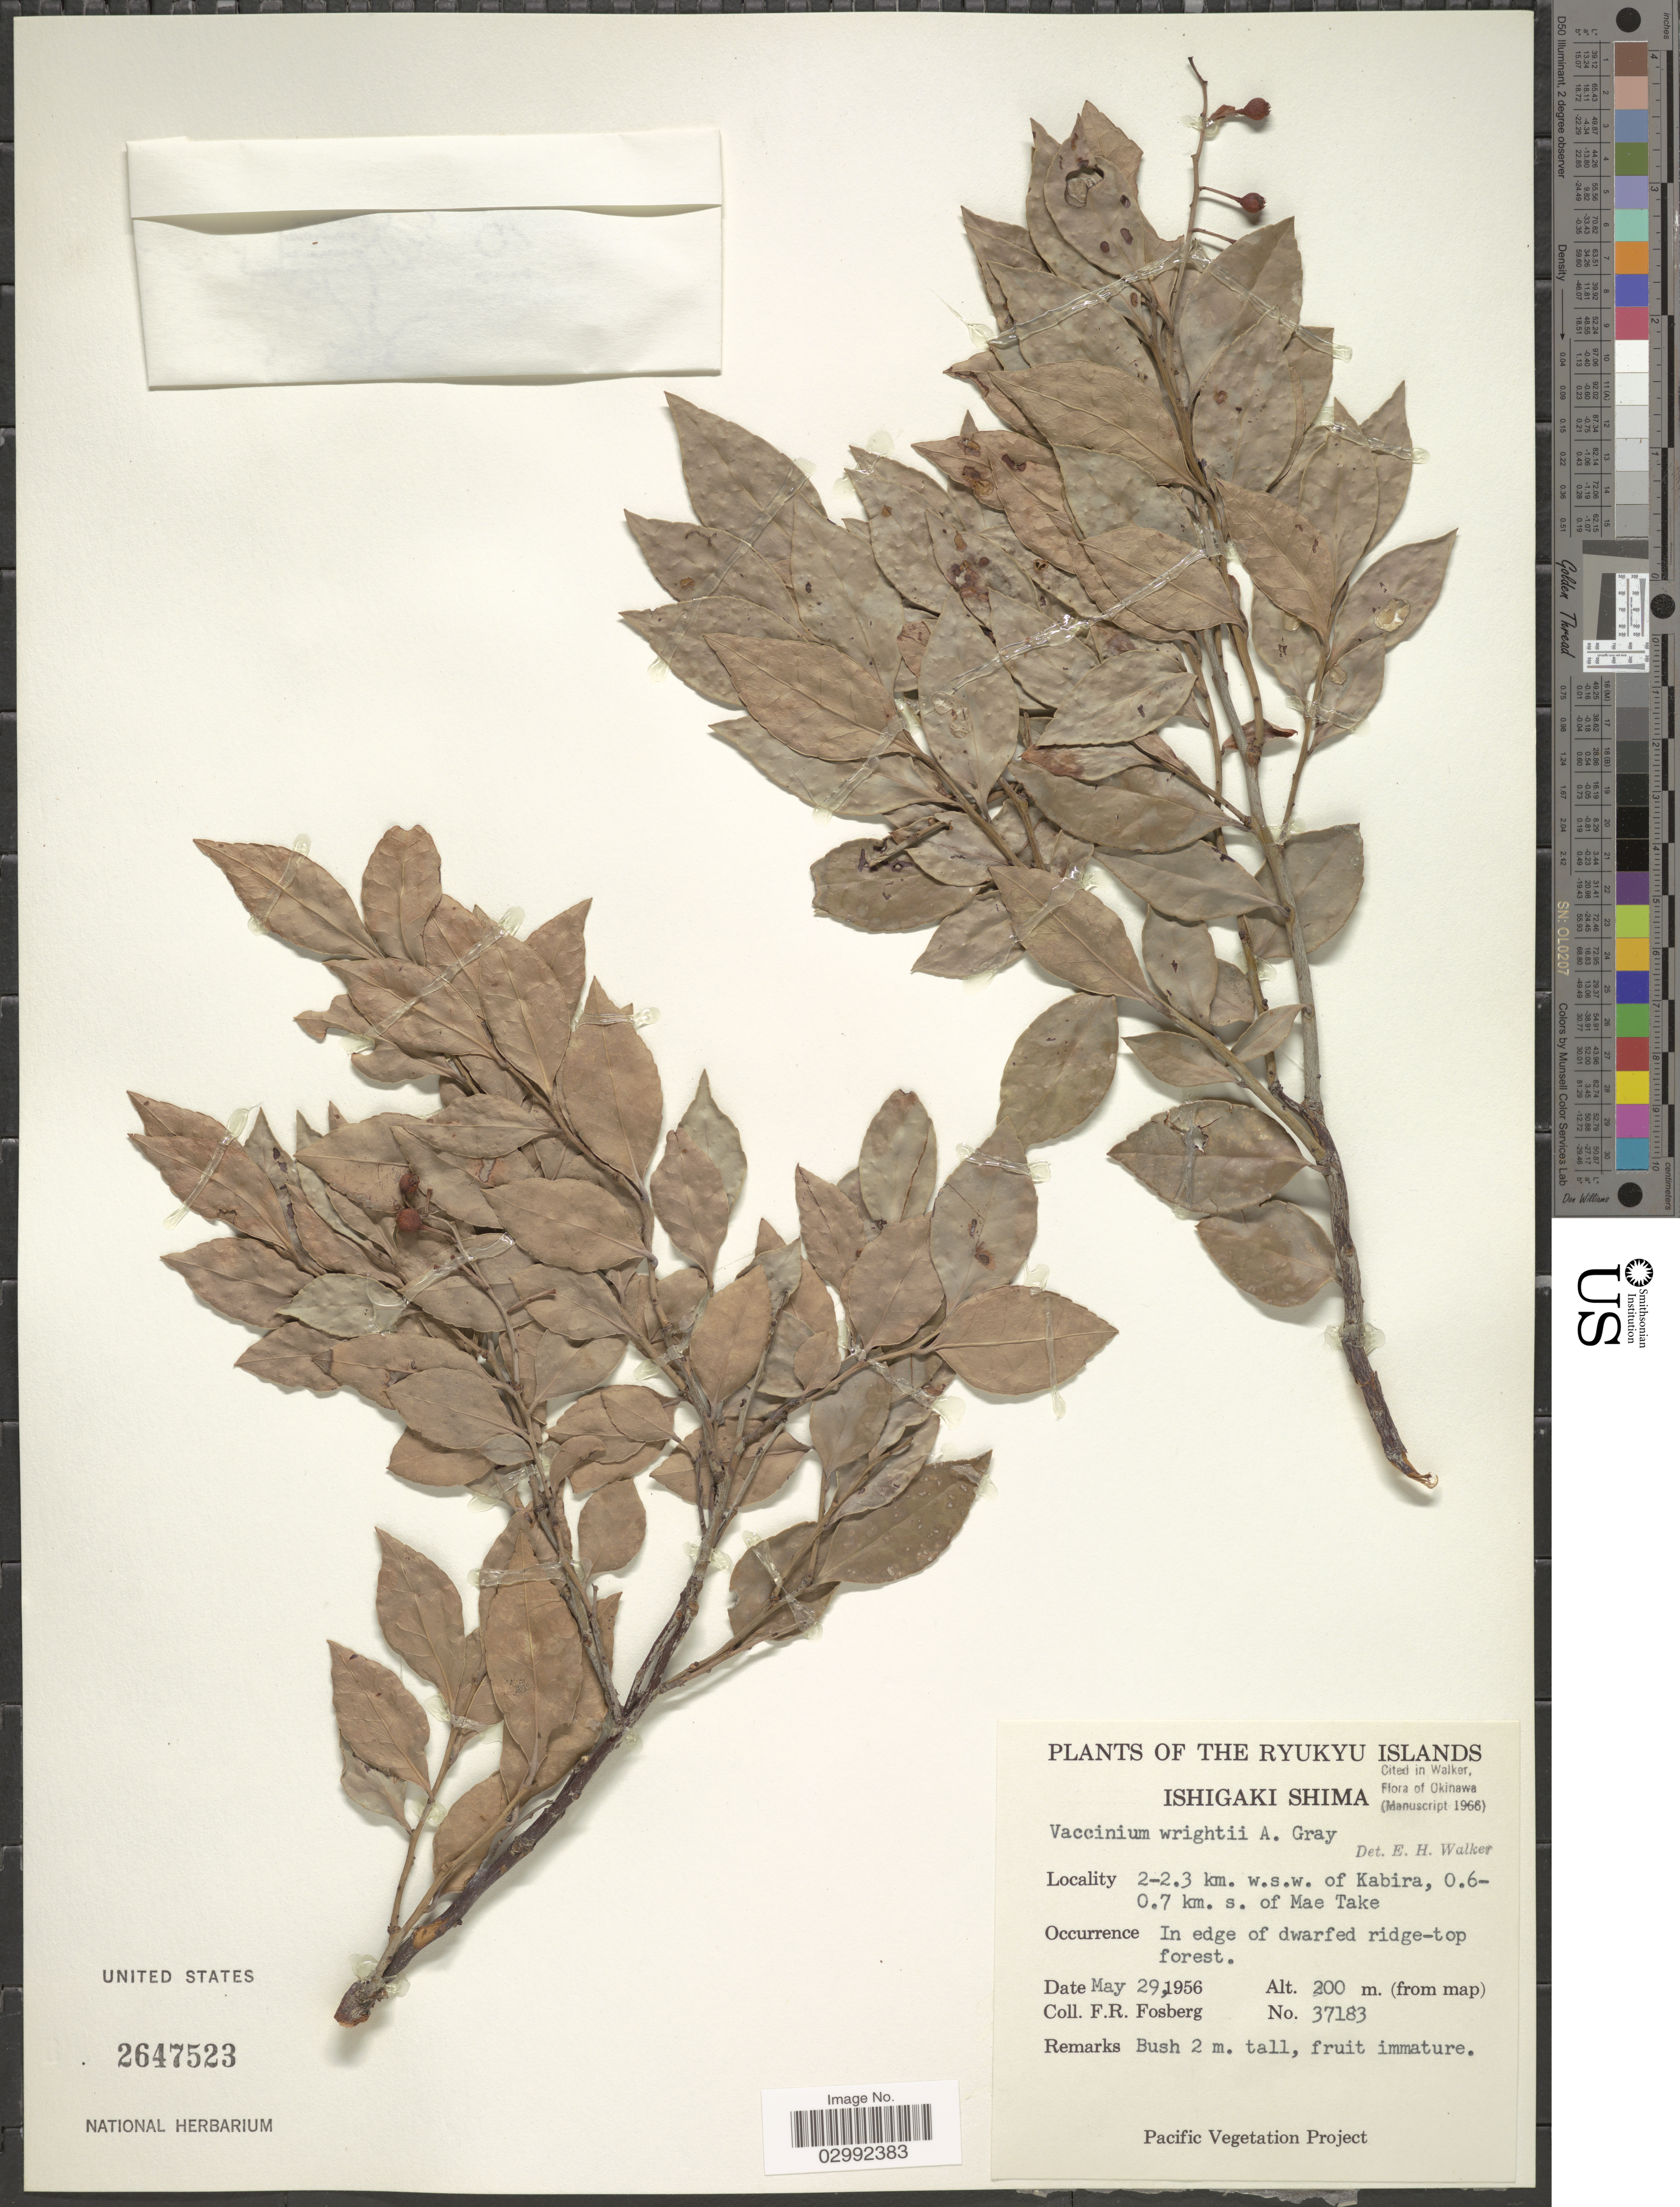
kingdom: Plantae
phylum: Tracheophyta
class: Magnoliopsida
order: Ericales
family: Ericaceae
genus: Vaccinium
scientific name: Vaccinium wrightii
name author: A. Gray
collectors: F. R. Fosberg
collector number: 37183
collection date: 1956-05-29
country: Japan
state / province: Okinawa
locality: Ryukyu Islands. Ishigaki Shima. 2-2.3 km. w.s.w. of Kabira, 0.6-0.7 km. s. of Mae Take.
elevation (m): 200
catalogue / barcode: US 2647523